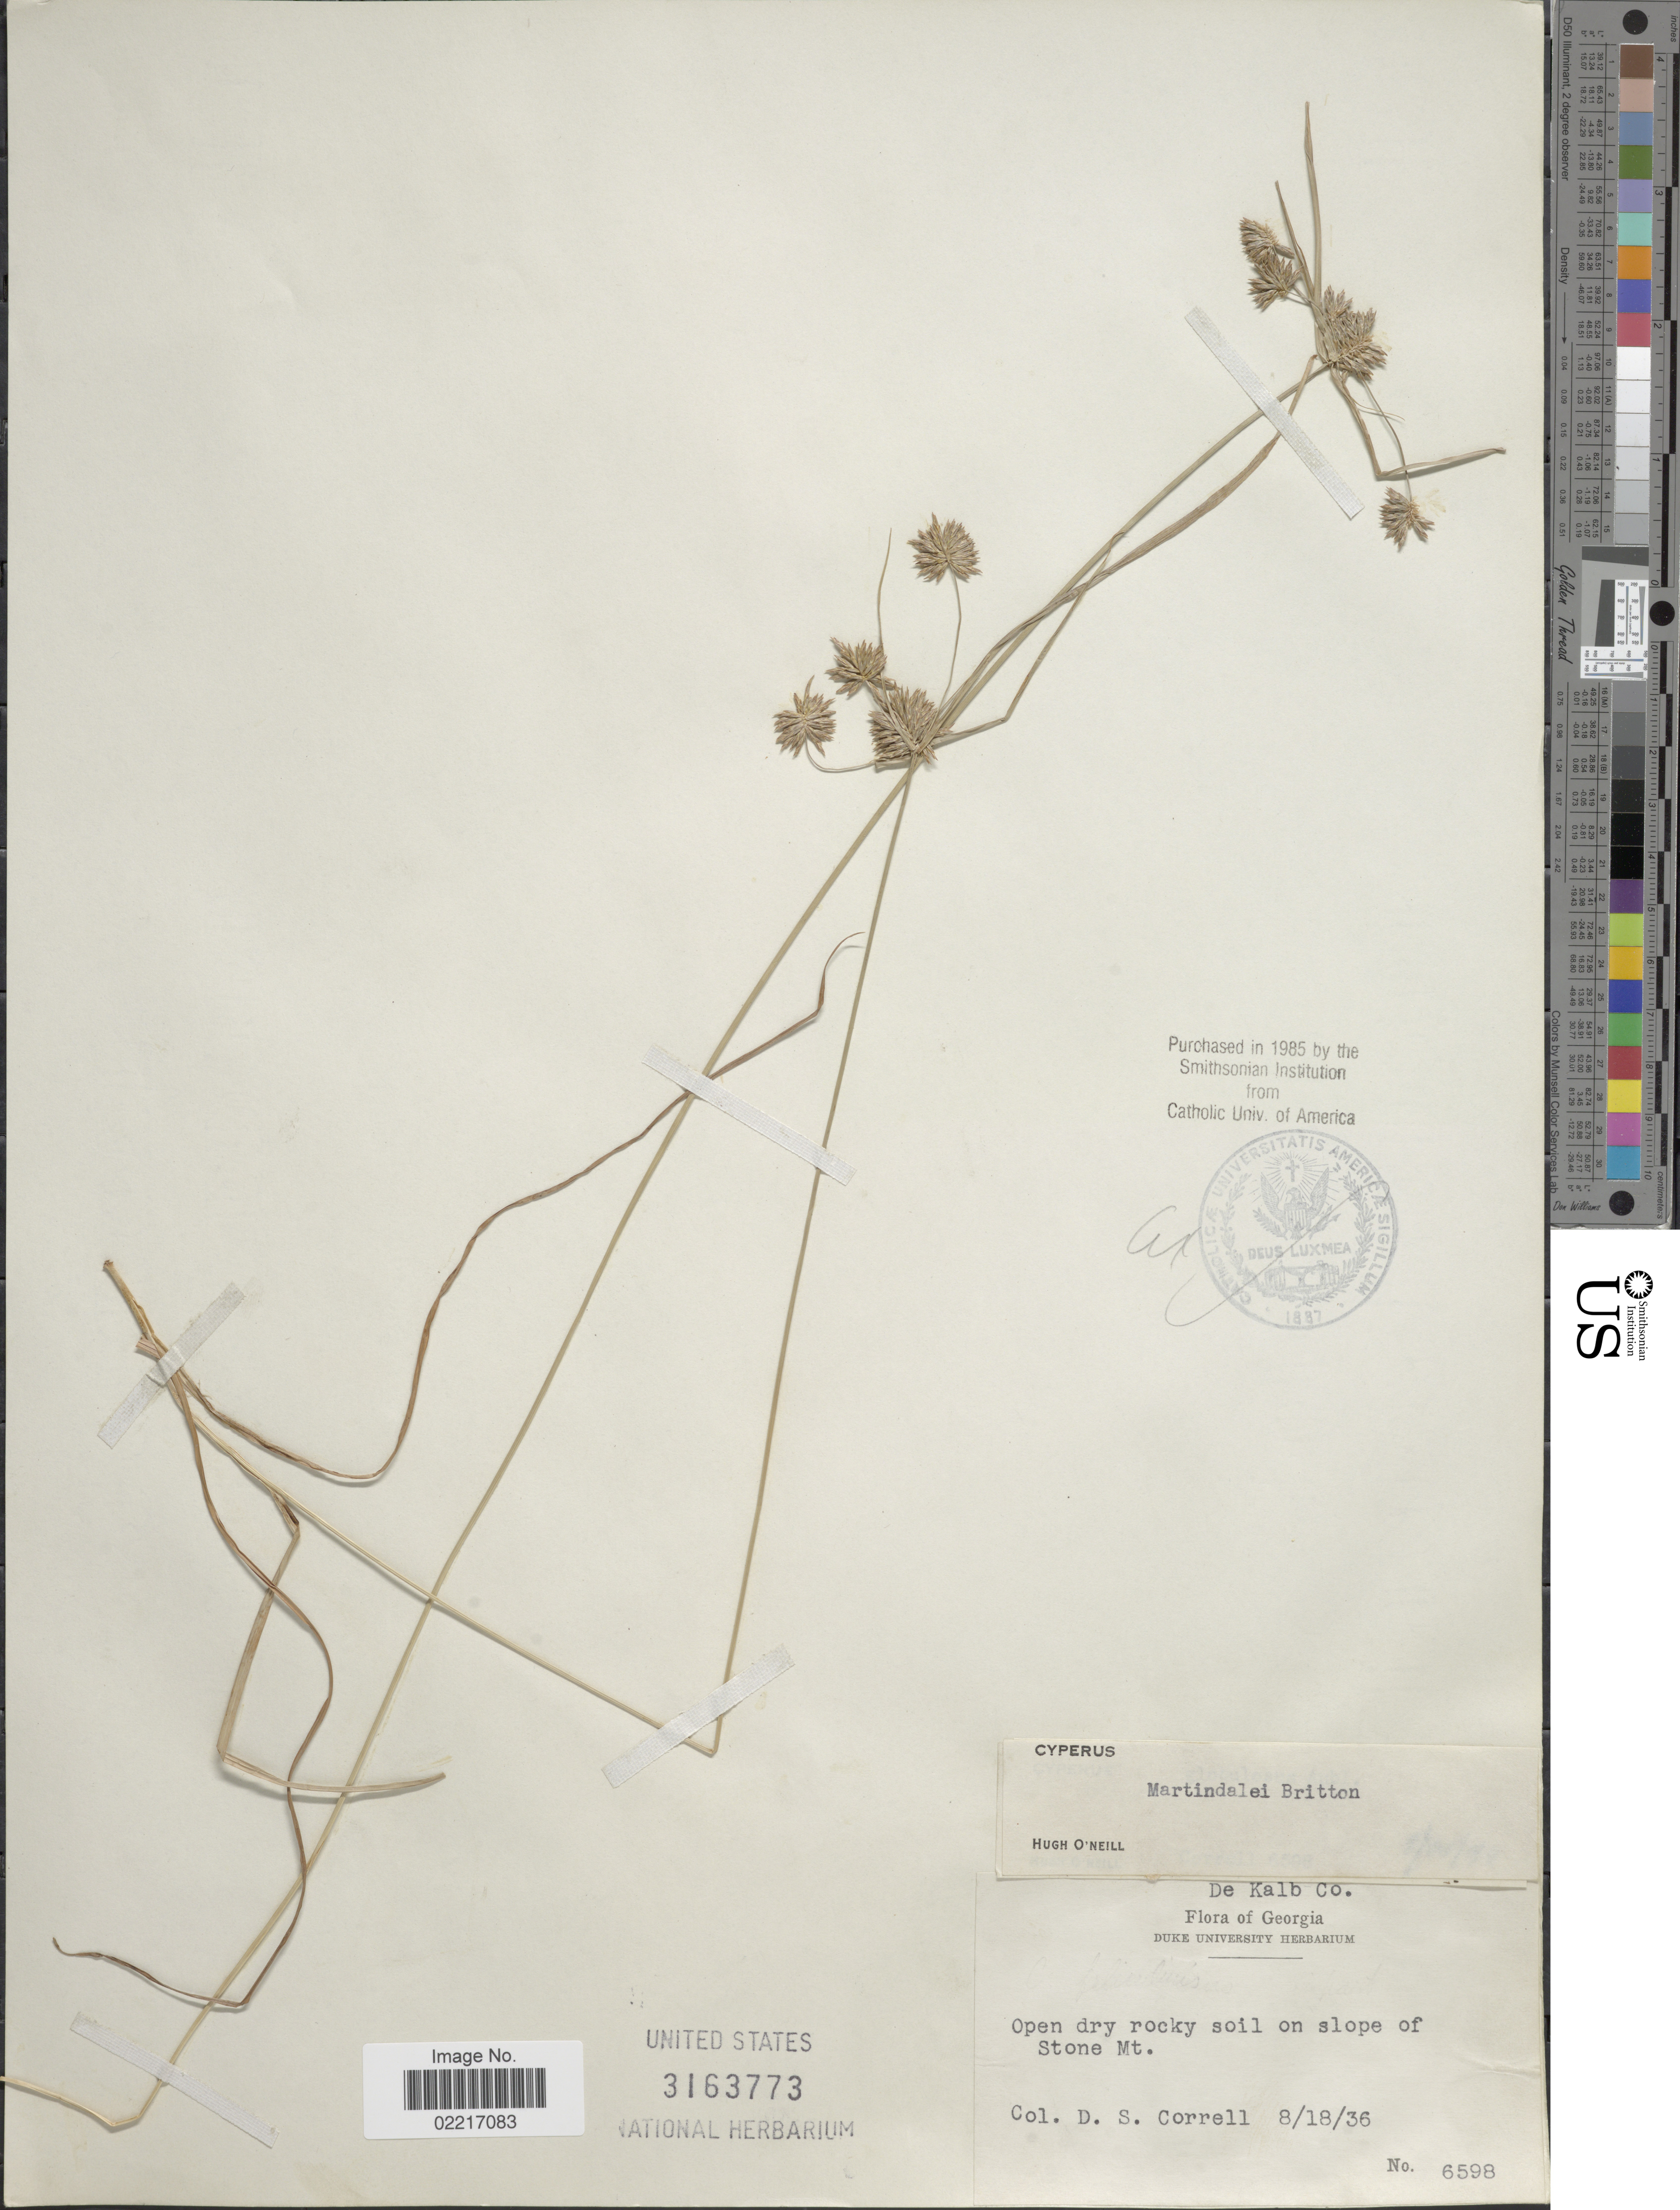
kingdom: Plantae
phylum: Tracheophyta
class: Liliopsida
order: Poales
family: Cyperaceae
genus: Cyperus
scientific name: Cyperus filiculmis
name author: Vahl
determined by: Strong, Mark T., (BOT), Smithsonian Institution - National Museum of Natural History (UNITED STATES)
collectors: D. S. Correll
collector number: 6598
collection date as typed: Transcribed d/m/y: 18/8/36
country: United States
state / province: Georgia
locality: De Kalb Co., open dry rocky soil on slope of Stone Mt.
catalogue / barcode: US 3163773